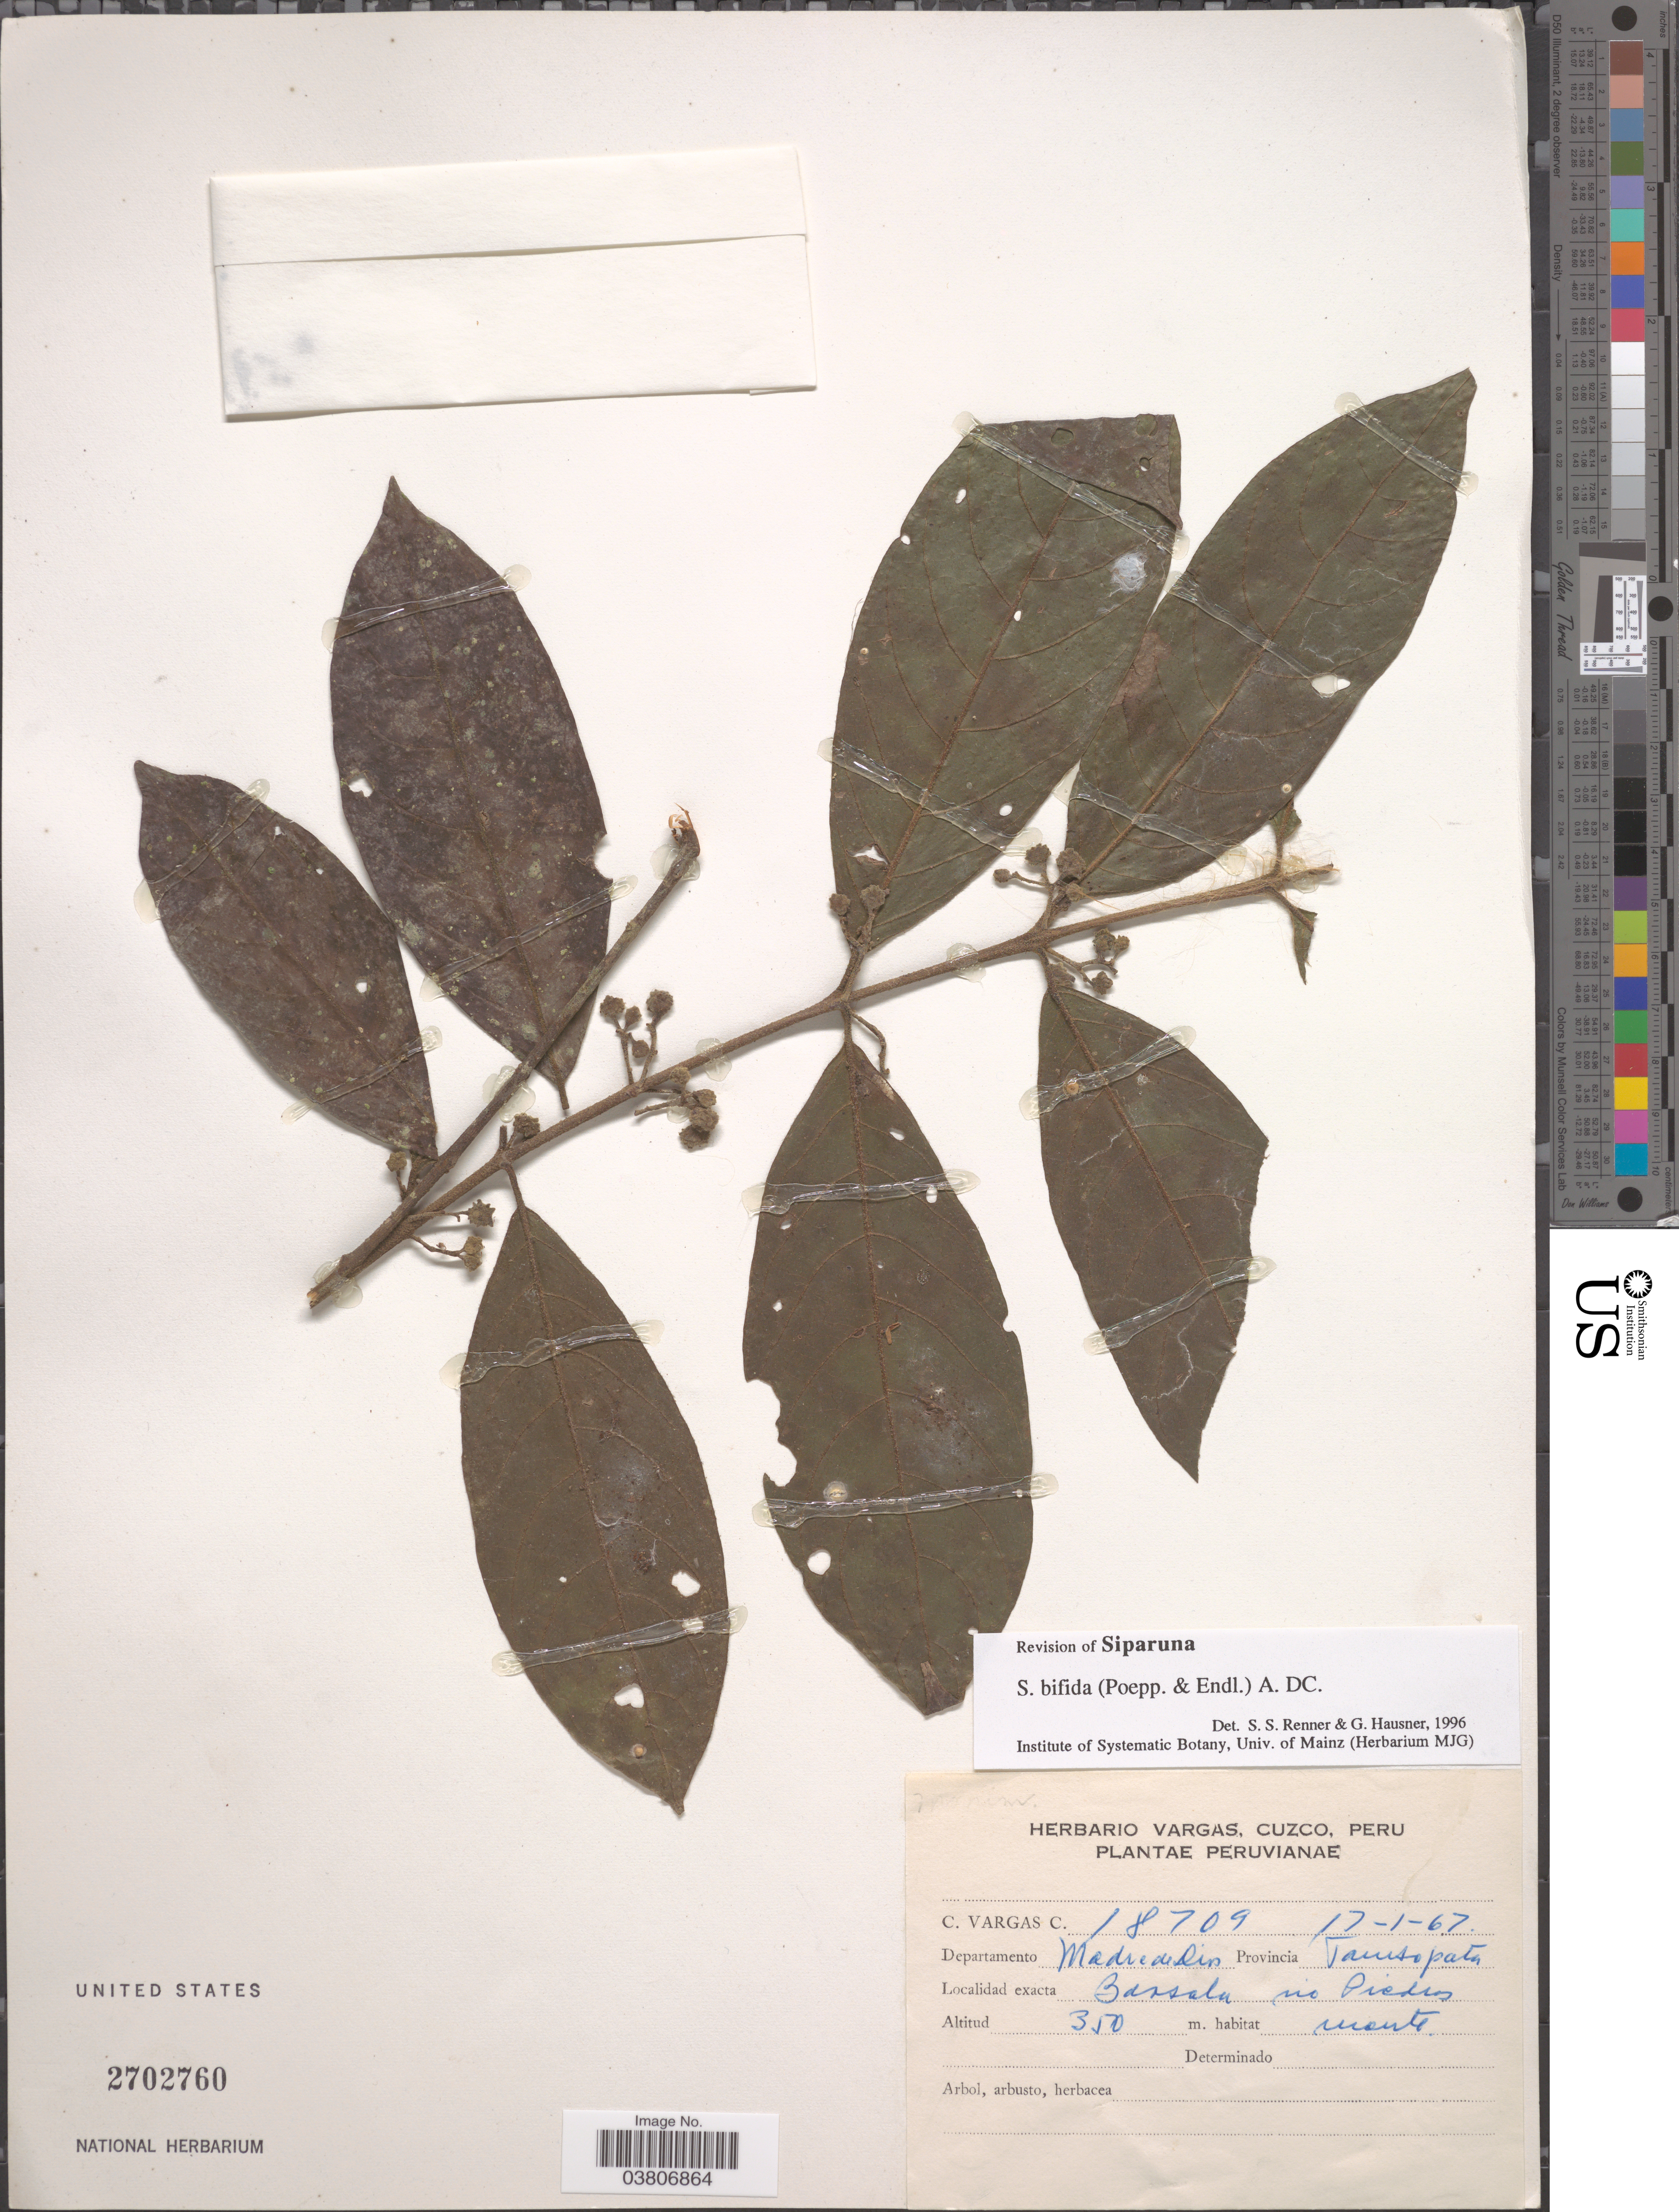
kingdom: Plantae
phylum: Tracheophyta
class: Magnoliopsida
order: Laurales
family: Siparunaceae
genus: Siparuna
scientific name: Siparuna bifida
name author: (Poepp. & Endl.) A. DC.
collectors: C. Vargas Calderón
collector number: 18709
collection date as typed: Transcribed d/m/y: 17/1/67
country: Peru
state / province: Madre de Dios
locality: Departamento Madre de Dios. Provincia Tambopata. Barsala rio Piedras.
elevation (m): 350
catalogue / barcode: US 2702760